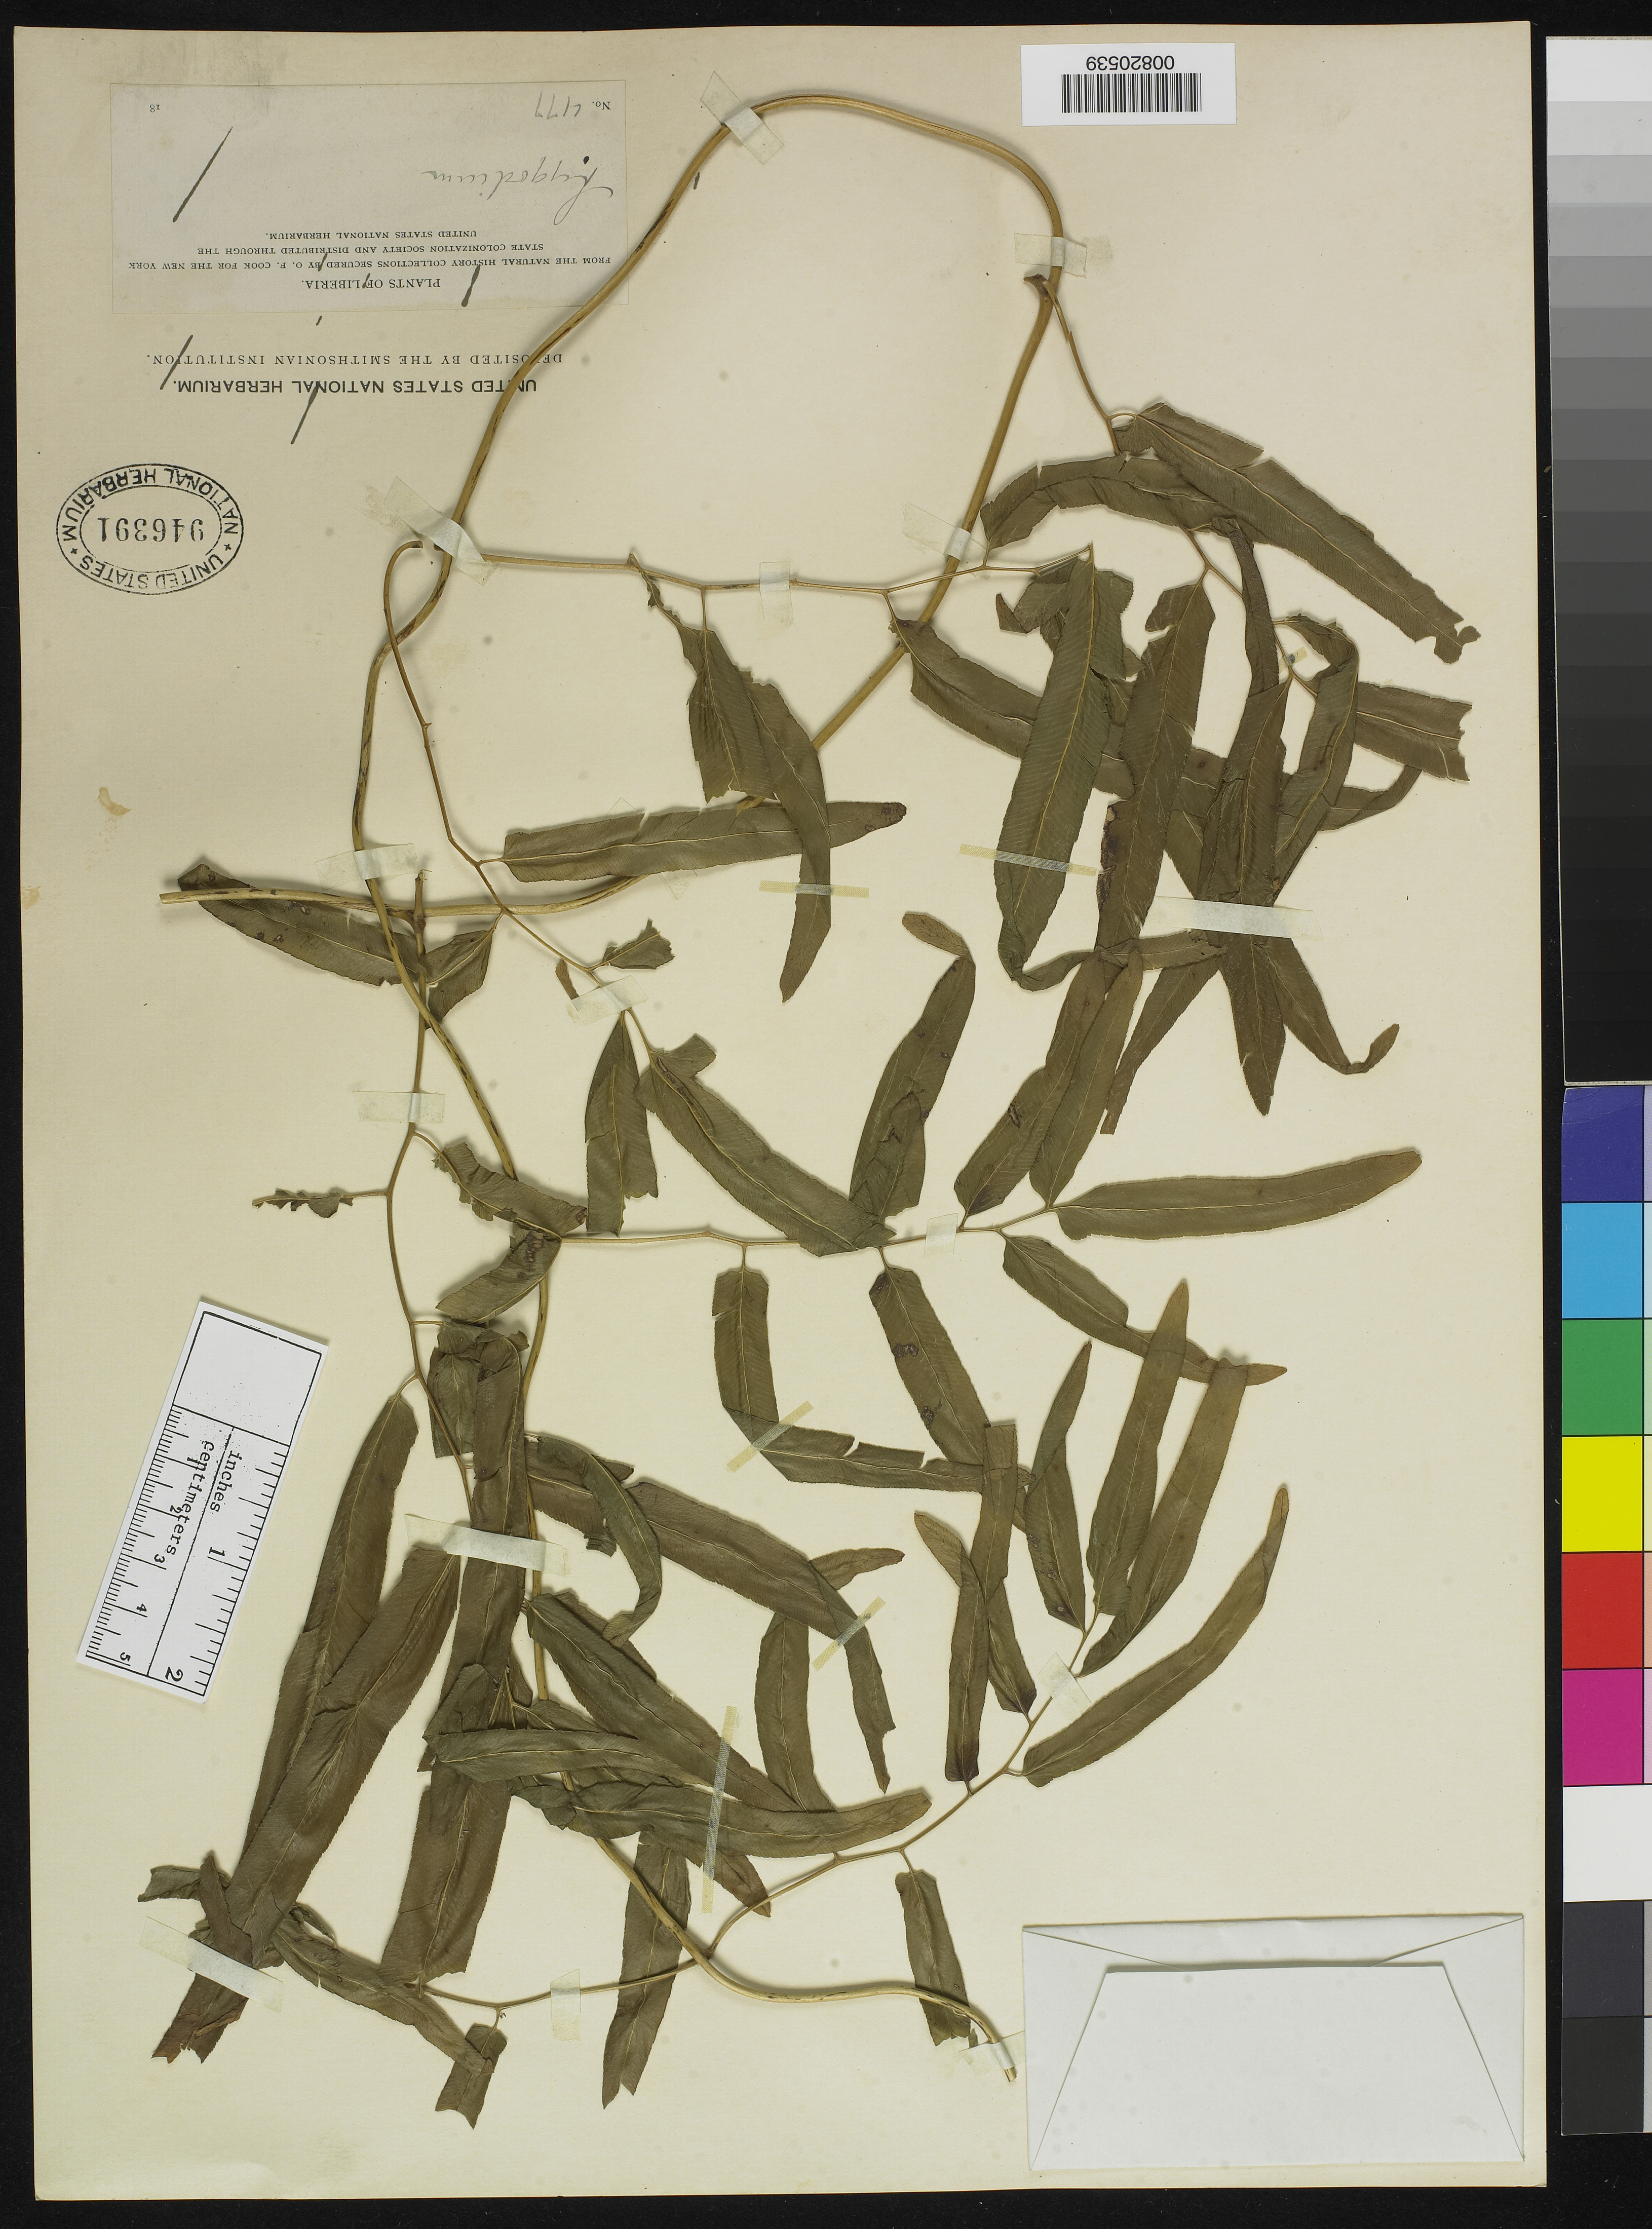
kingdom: Plantae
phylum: Tracheophyta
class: Polypodiopsida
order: Schizaeales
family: Lygodiaceae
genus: Lygodium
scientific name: Lygodium sp.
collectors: O. F. Cook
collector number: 477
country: Liberia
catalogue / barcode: US 946391